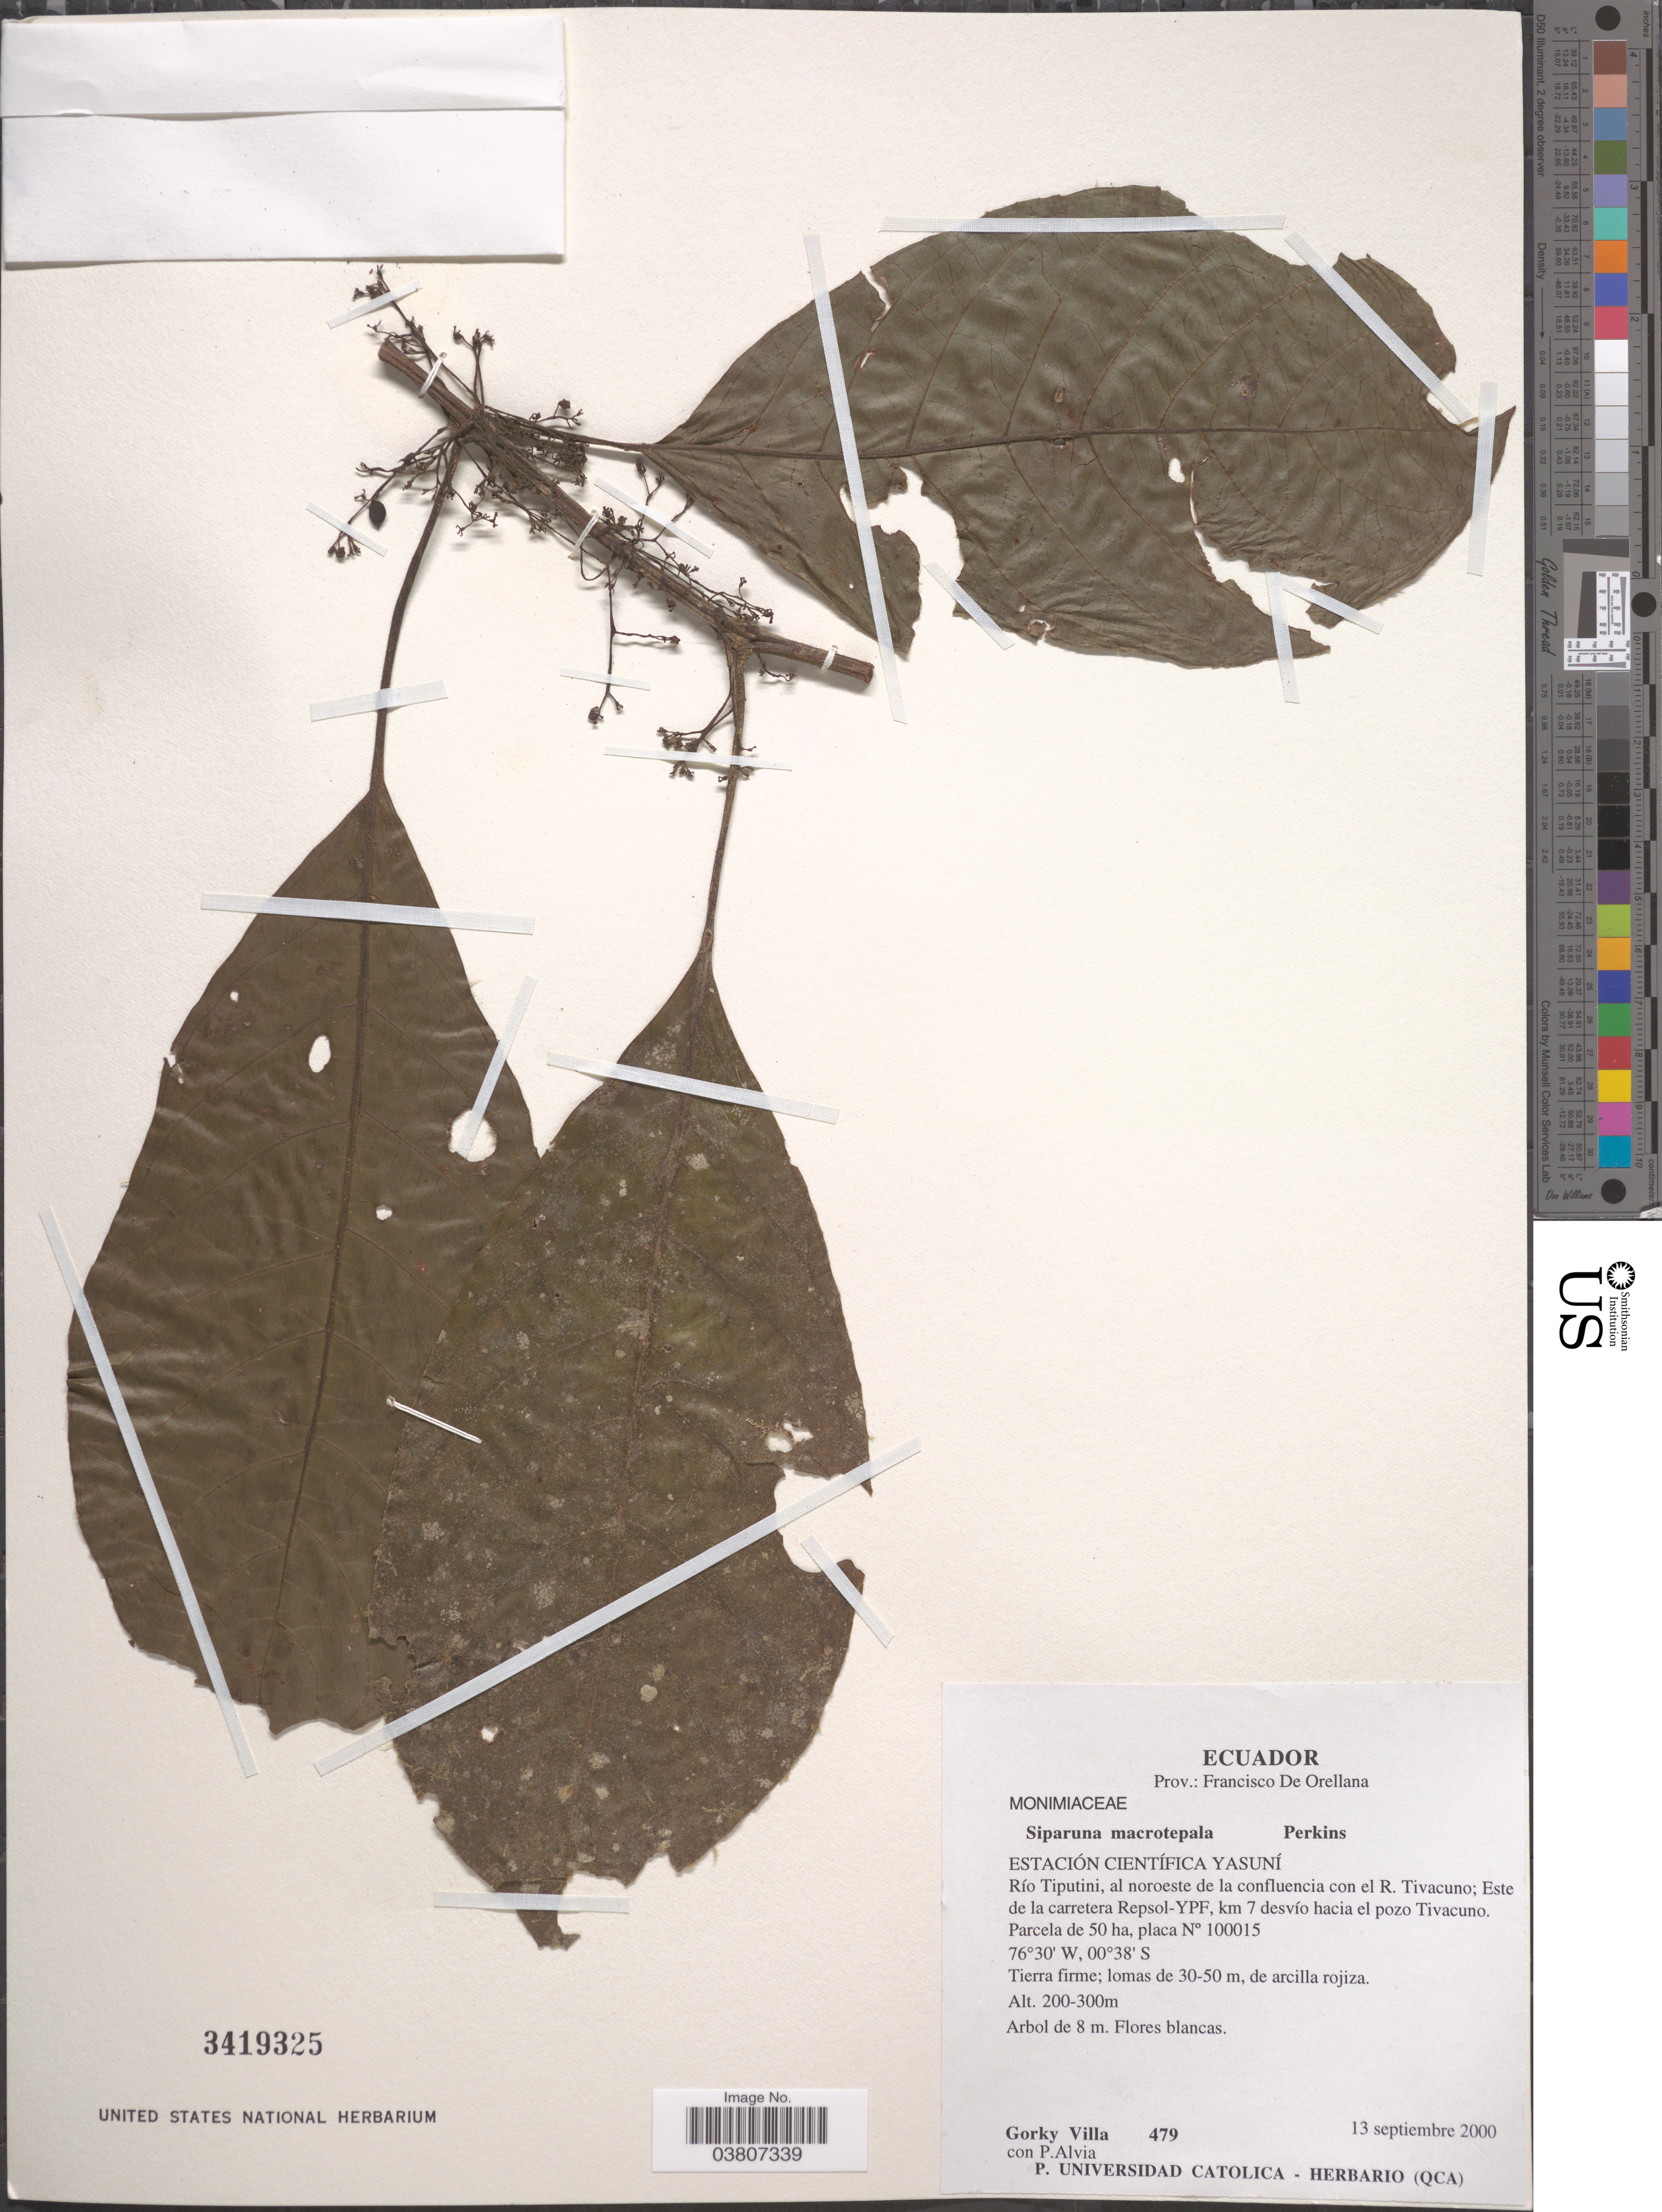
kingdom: Plantae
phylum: Tracheophyta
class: Magnoliopsida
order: Laurales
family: Siparunaceae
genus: Siparuna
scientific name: Siparuna macrotepala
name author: Perkins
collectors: G. Villa & P. Alvia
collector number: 479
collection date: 2000-09-13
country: Ecuador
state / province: Orellana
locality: Prov.: Francisco De Orellana. Estación Científica Yasuní. Río Tiputini, al noroeste de la confluencia con el R. Tivacuno; Este de la carretera Repsol-YPF, km 7 desvío hacia el pozo Tivacuno.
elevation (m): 200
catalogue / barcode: US 3419325